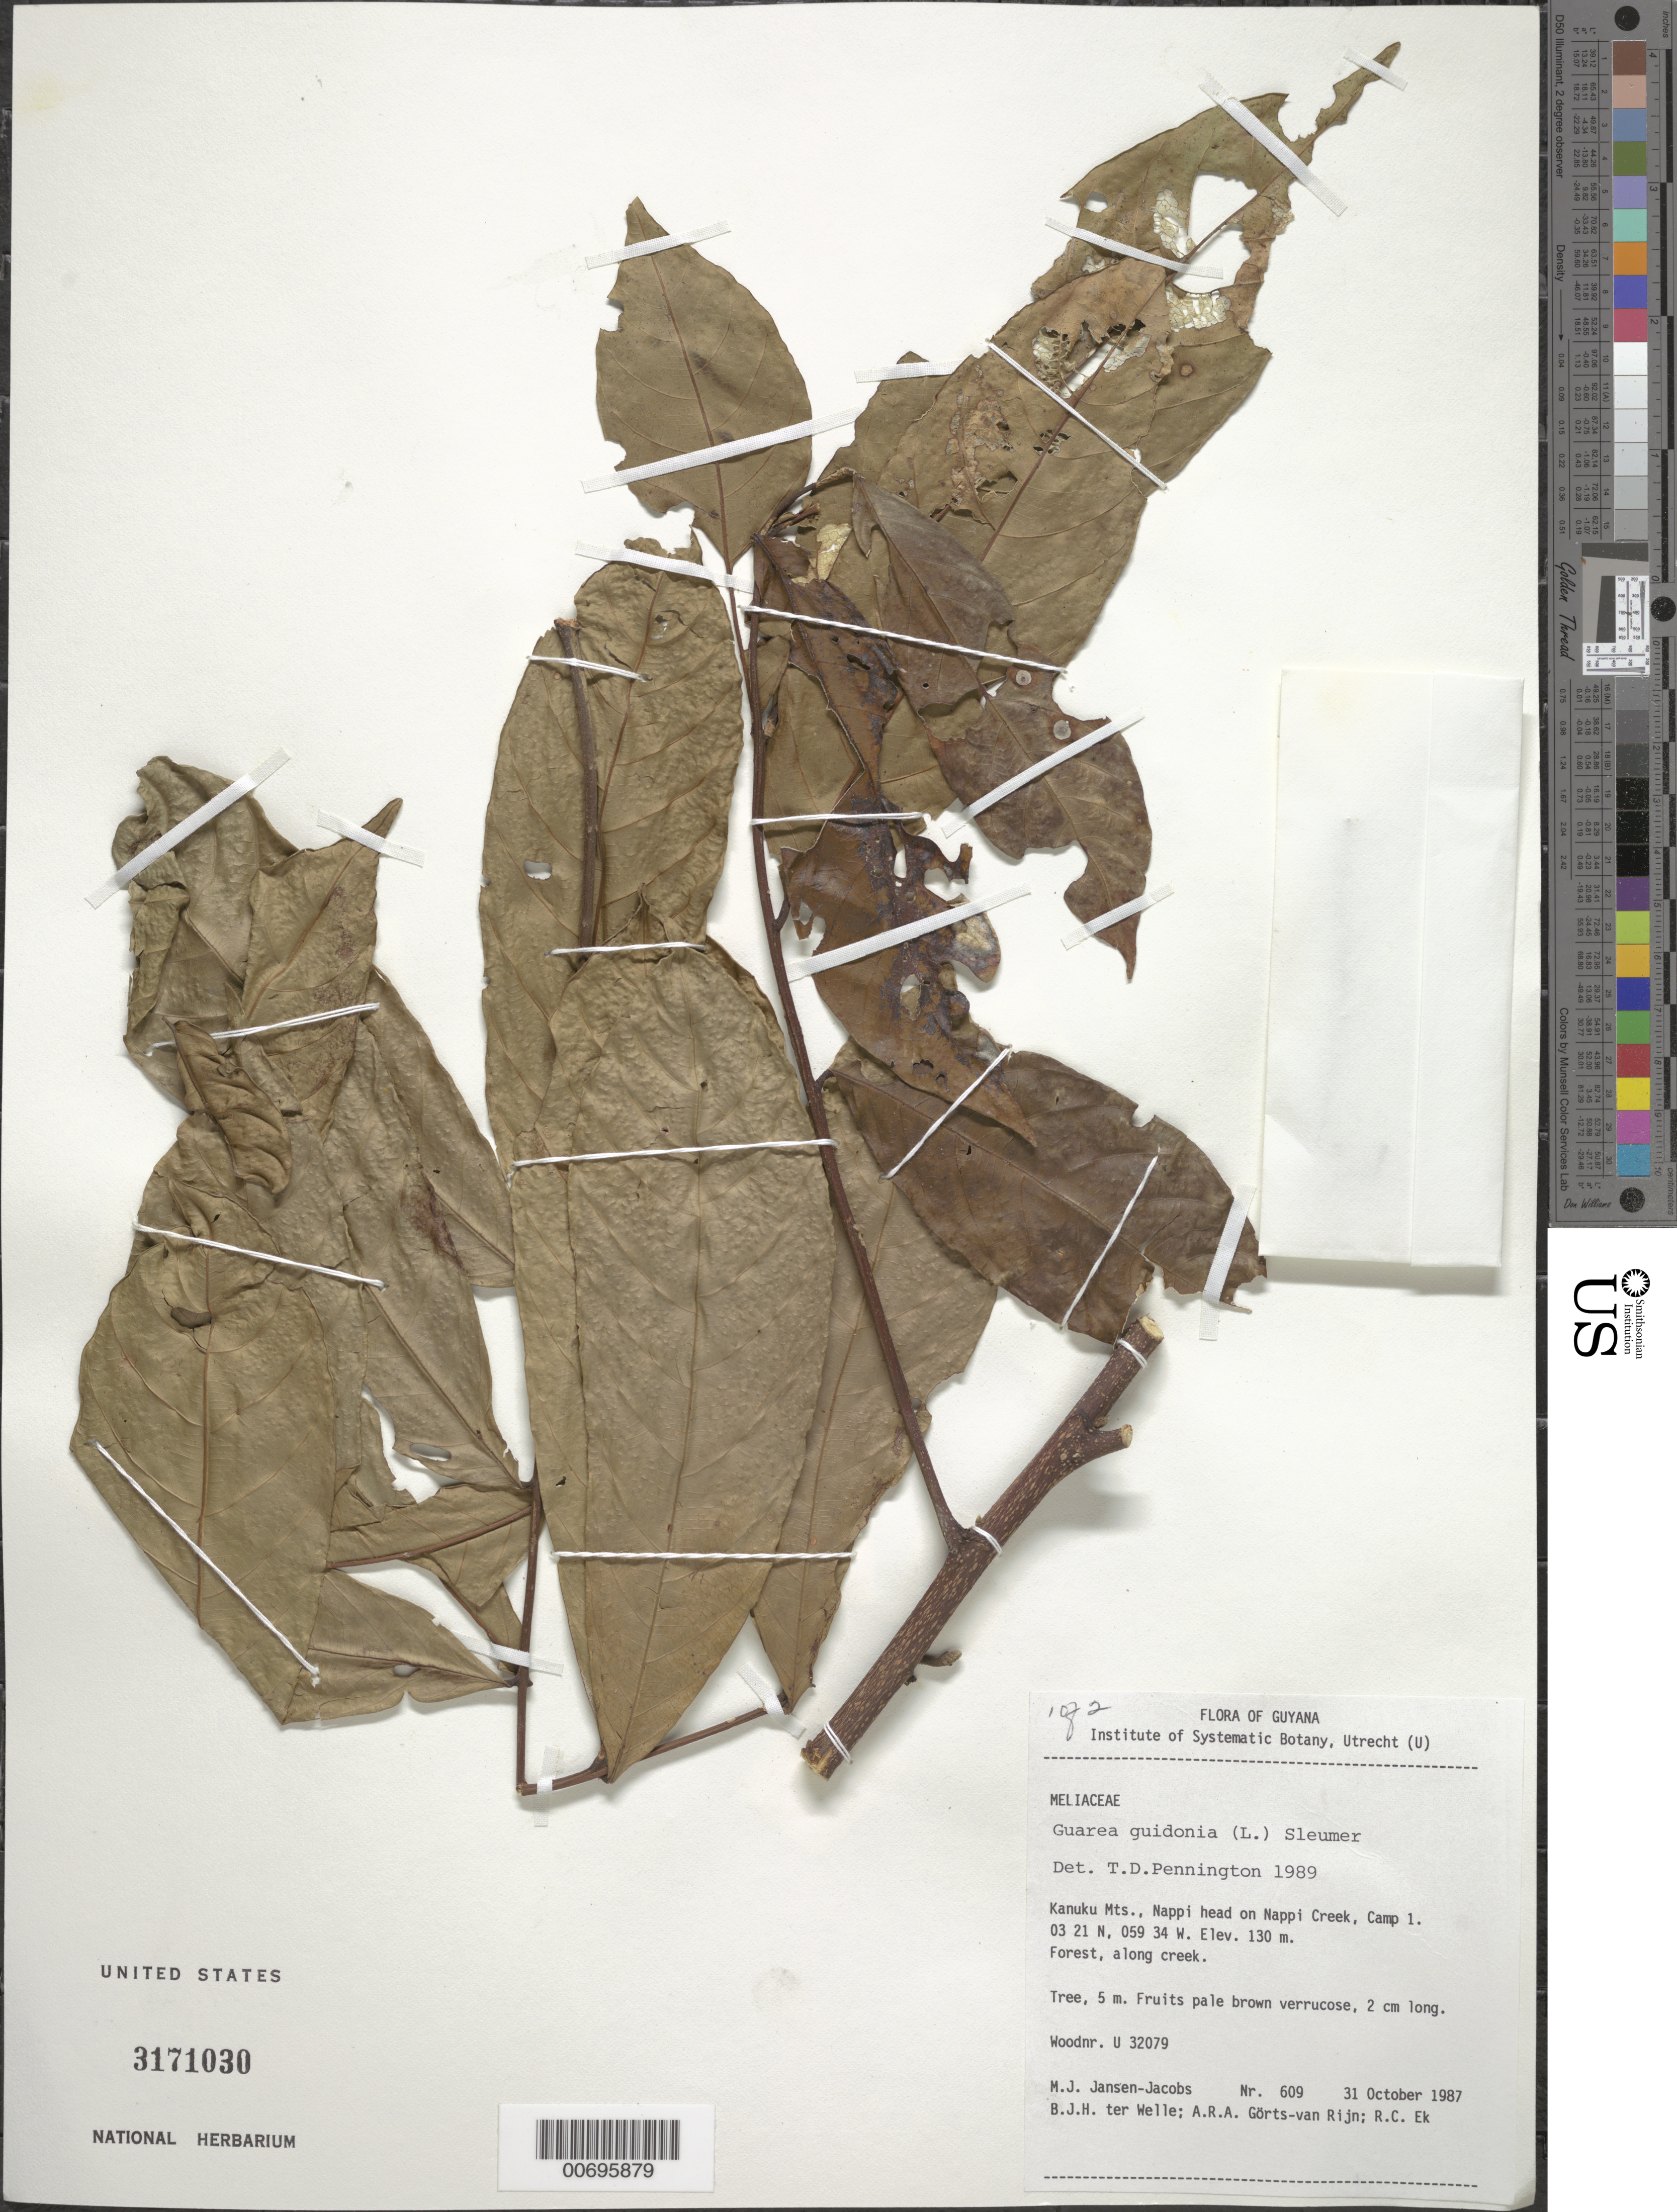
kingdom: Plantae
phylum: Tracheophyta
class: Magnoliopsida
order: Sapindales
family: Meliaceae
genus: Guarea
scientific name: Guarea guidonia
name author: (L.) Sleumer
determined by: Pennington, T. D., (K)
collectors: M. J. Jansen-Jacobs, B. Welle, A. .R. A. Görts-van Rijn & R. C. Ek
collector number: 609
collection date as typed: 31-Oct-87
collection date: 1987-10-31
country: Guyana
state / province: U. Takutu-U. Essequibo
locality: Kanuku Mts., Nappi-head on Nappi Creek, camp 1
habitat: Forest along creek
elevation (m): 130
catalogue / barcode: US 3171030